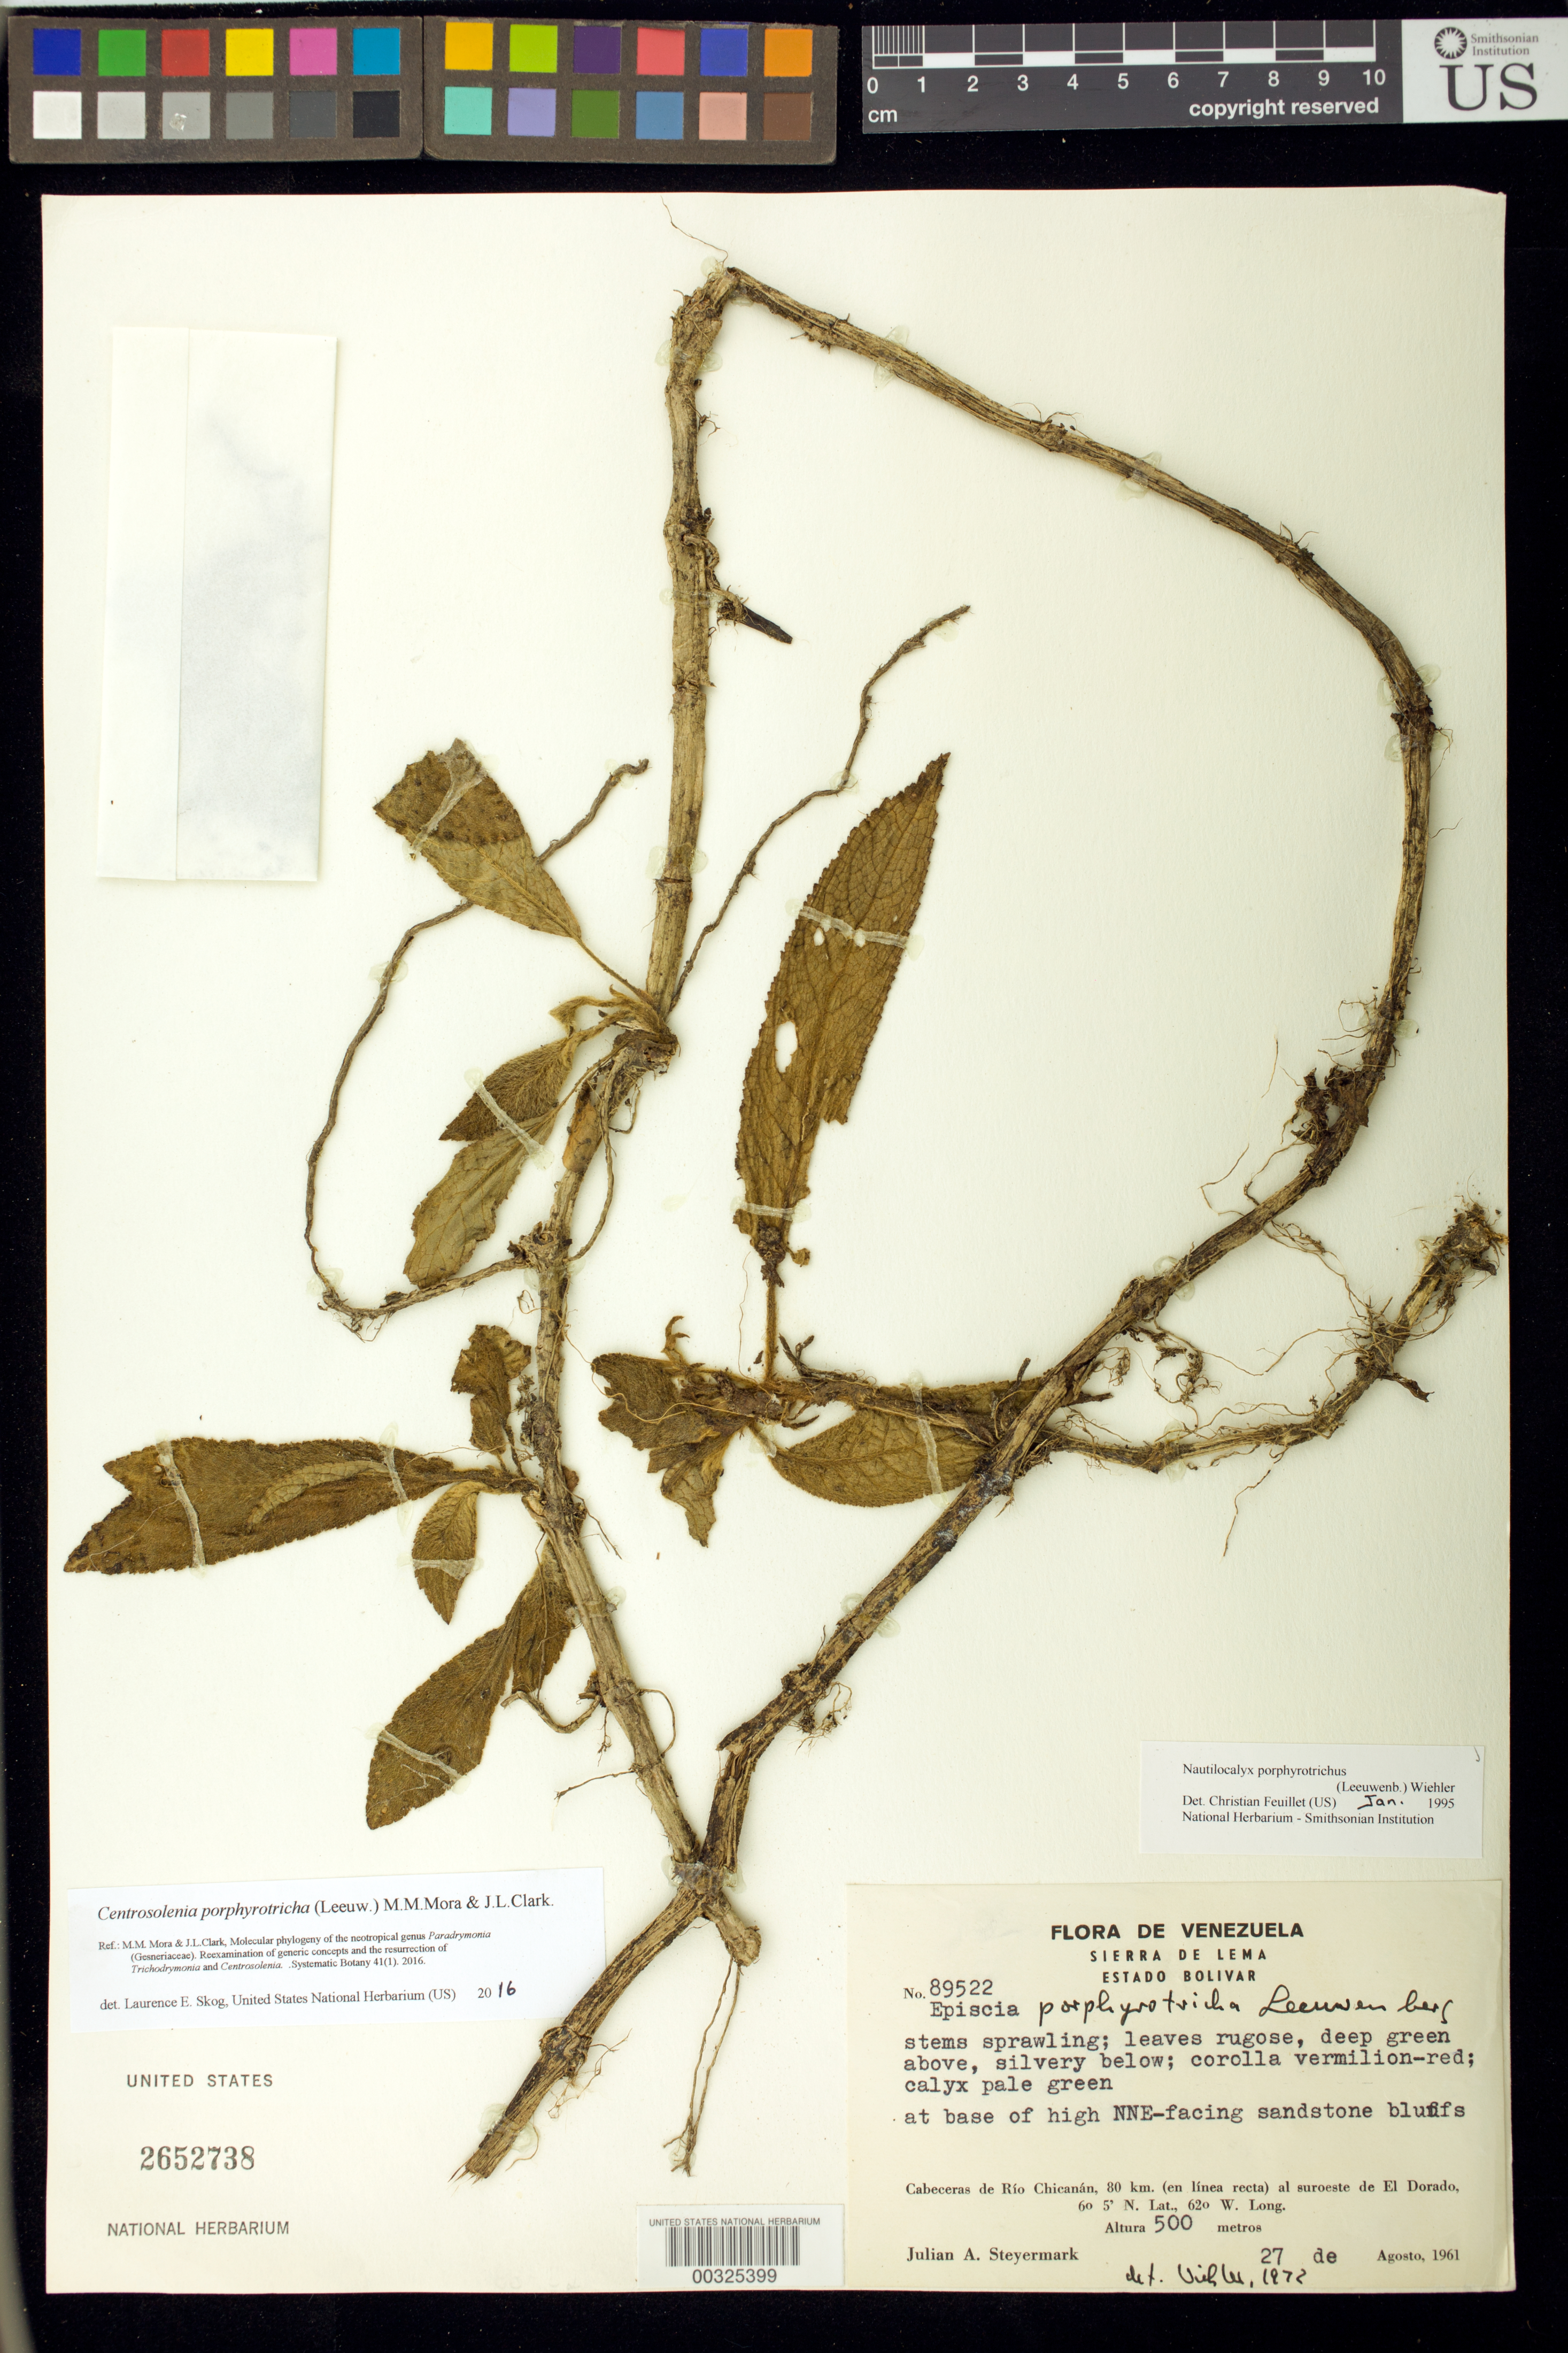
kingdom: Plantae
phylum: Tracheophyta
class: Magnoliopsida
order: Lamiales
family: Gesneriaceae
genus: Centrosolenia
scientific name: Centrosolenia porphyrotricha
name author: (Leeuw.) M.M. Mora & J.L. Clark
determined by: Skog, Laurence E.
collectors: J. Steyermark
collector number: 89522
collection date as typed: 27 Aug 1961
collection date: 1961-08-27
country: Venezuela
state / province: Bolívar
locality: Sierra de Lema, chief city of Rio Chicanan, 80 km SW of El Dorado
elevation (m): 500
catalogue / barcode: US 2652738